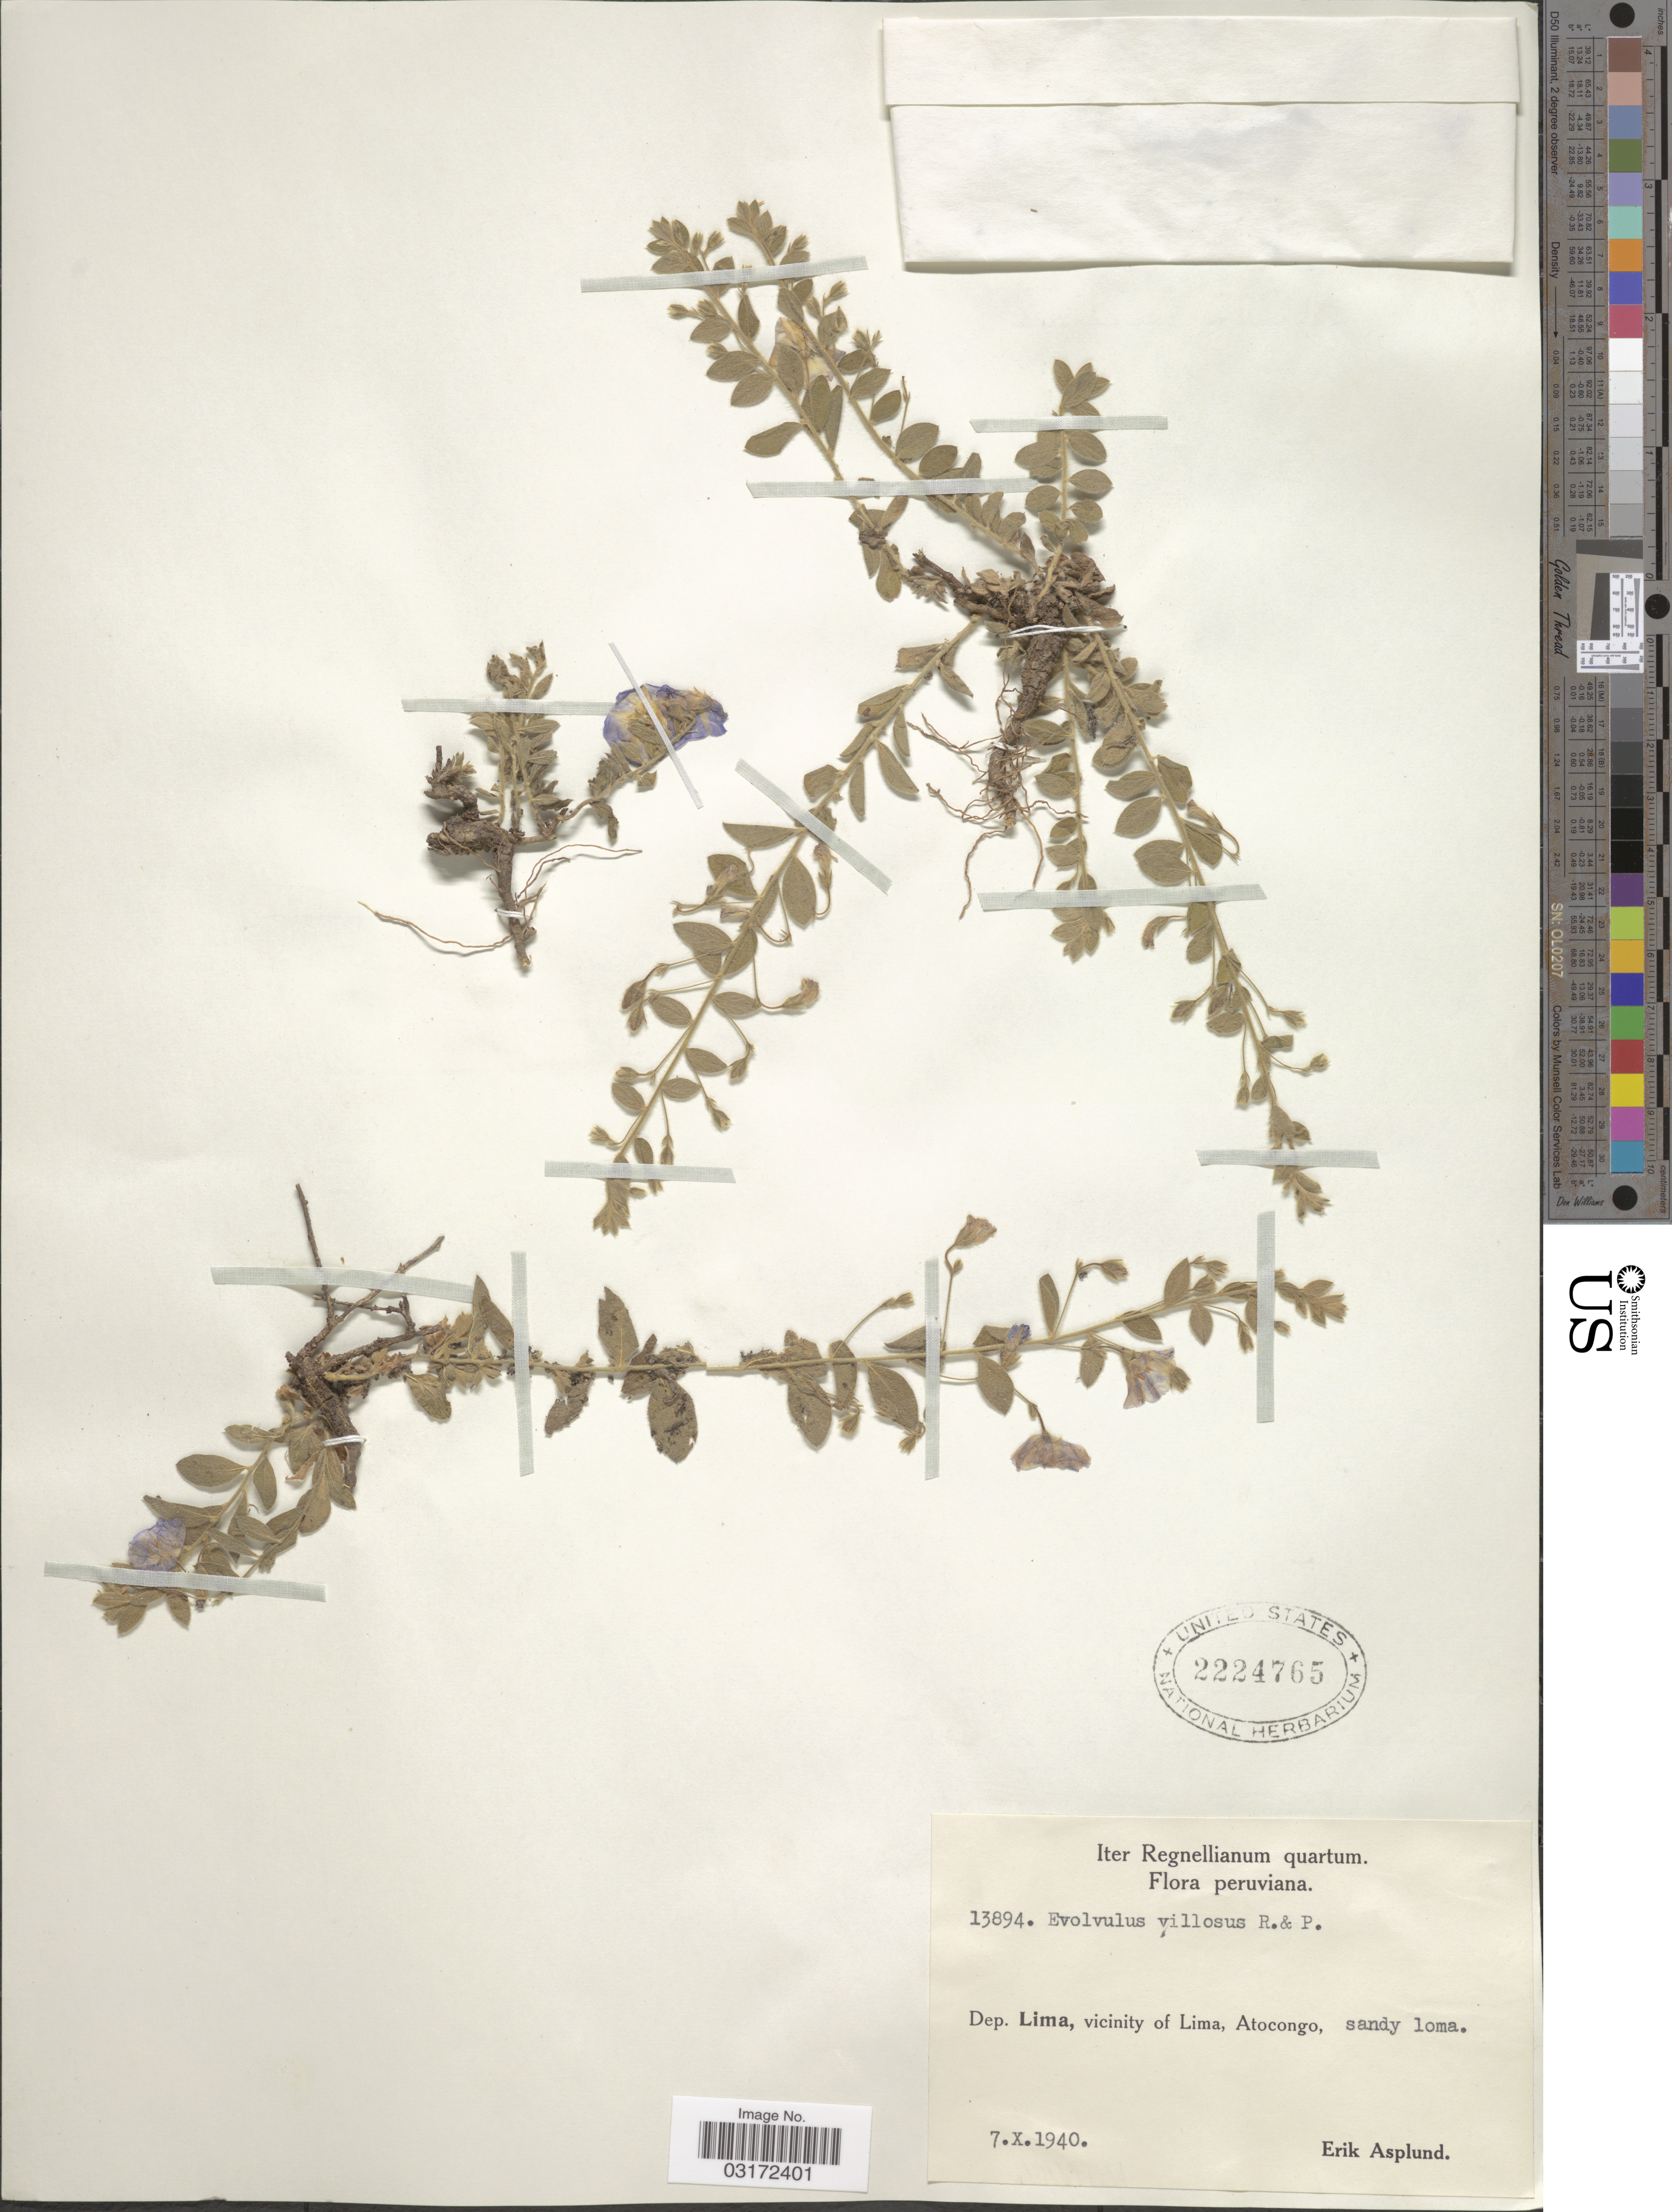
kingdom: Plantae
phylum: Tracheophyta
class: Magnoliopsida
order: Solanales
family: Convolvulaceae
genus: Evolvulus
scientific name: Evolvulus villosus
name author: Ruiz & Pav.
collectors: E. Asplund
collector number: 13894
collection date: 1940-10-07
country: Peru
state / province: Lima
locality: Dep. Lima, vicinity of Lima, Atocongo.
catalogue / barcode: US 2224765